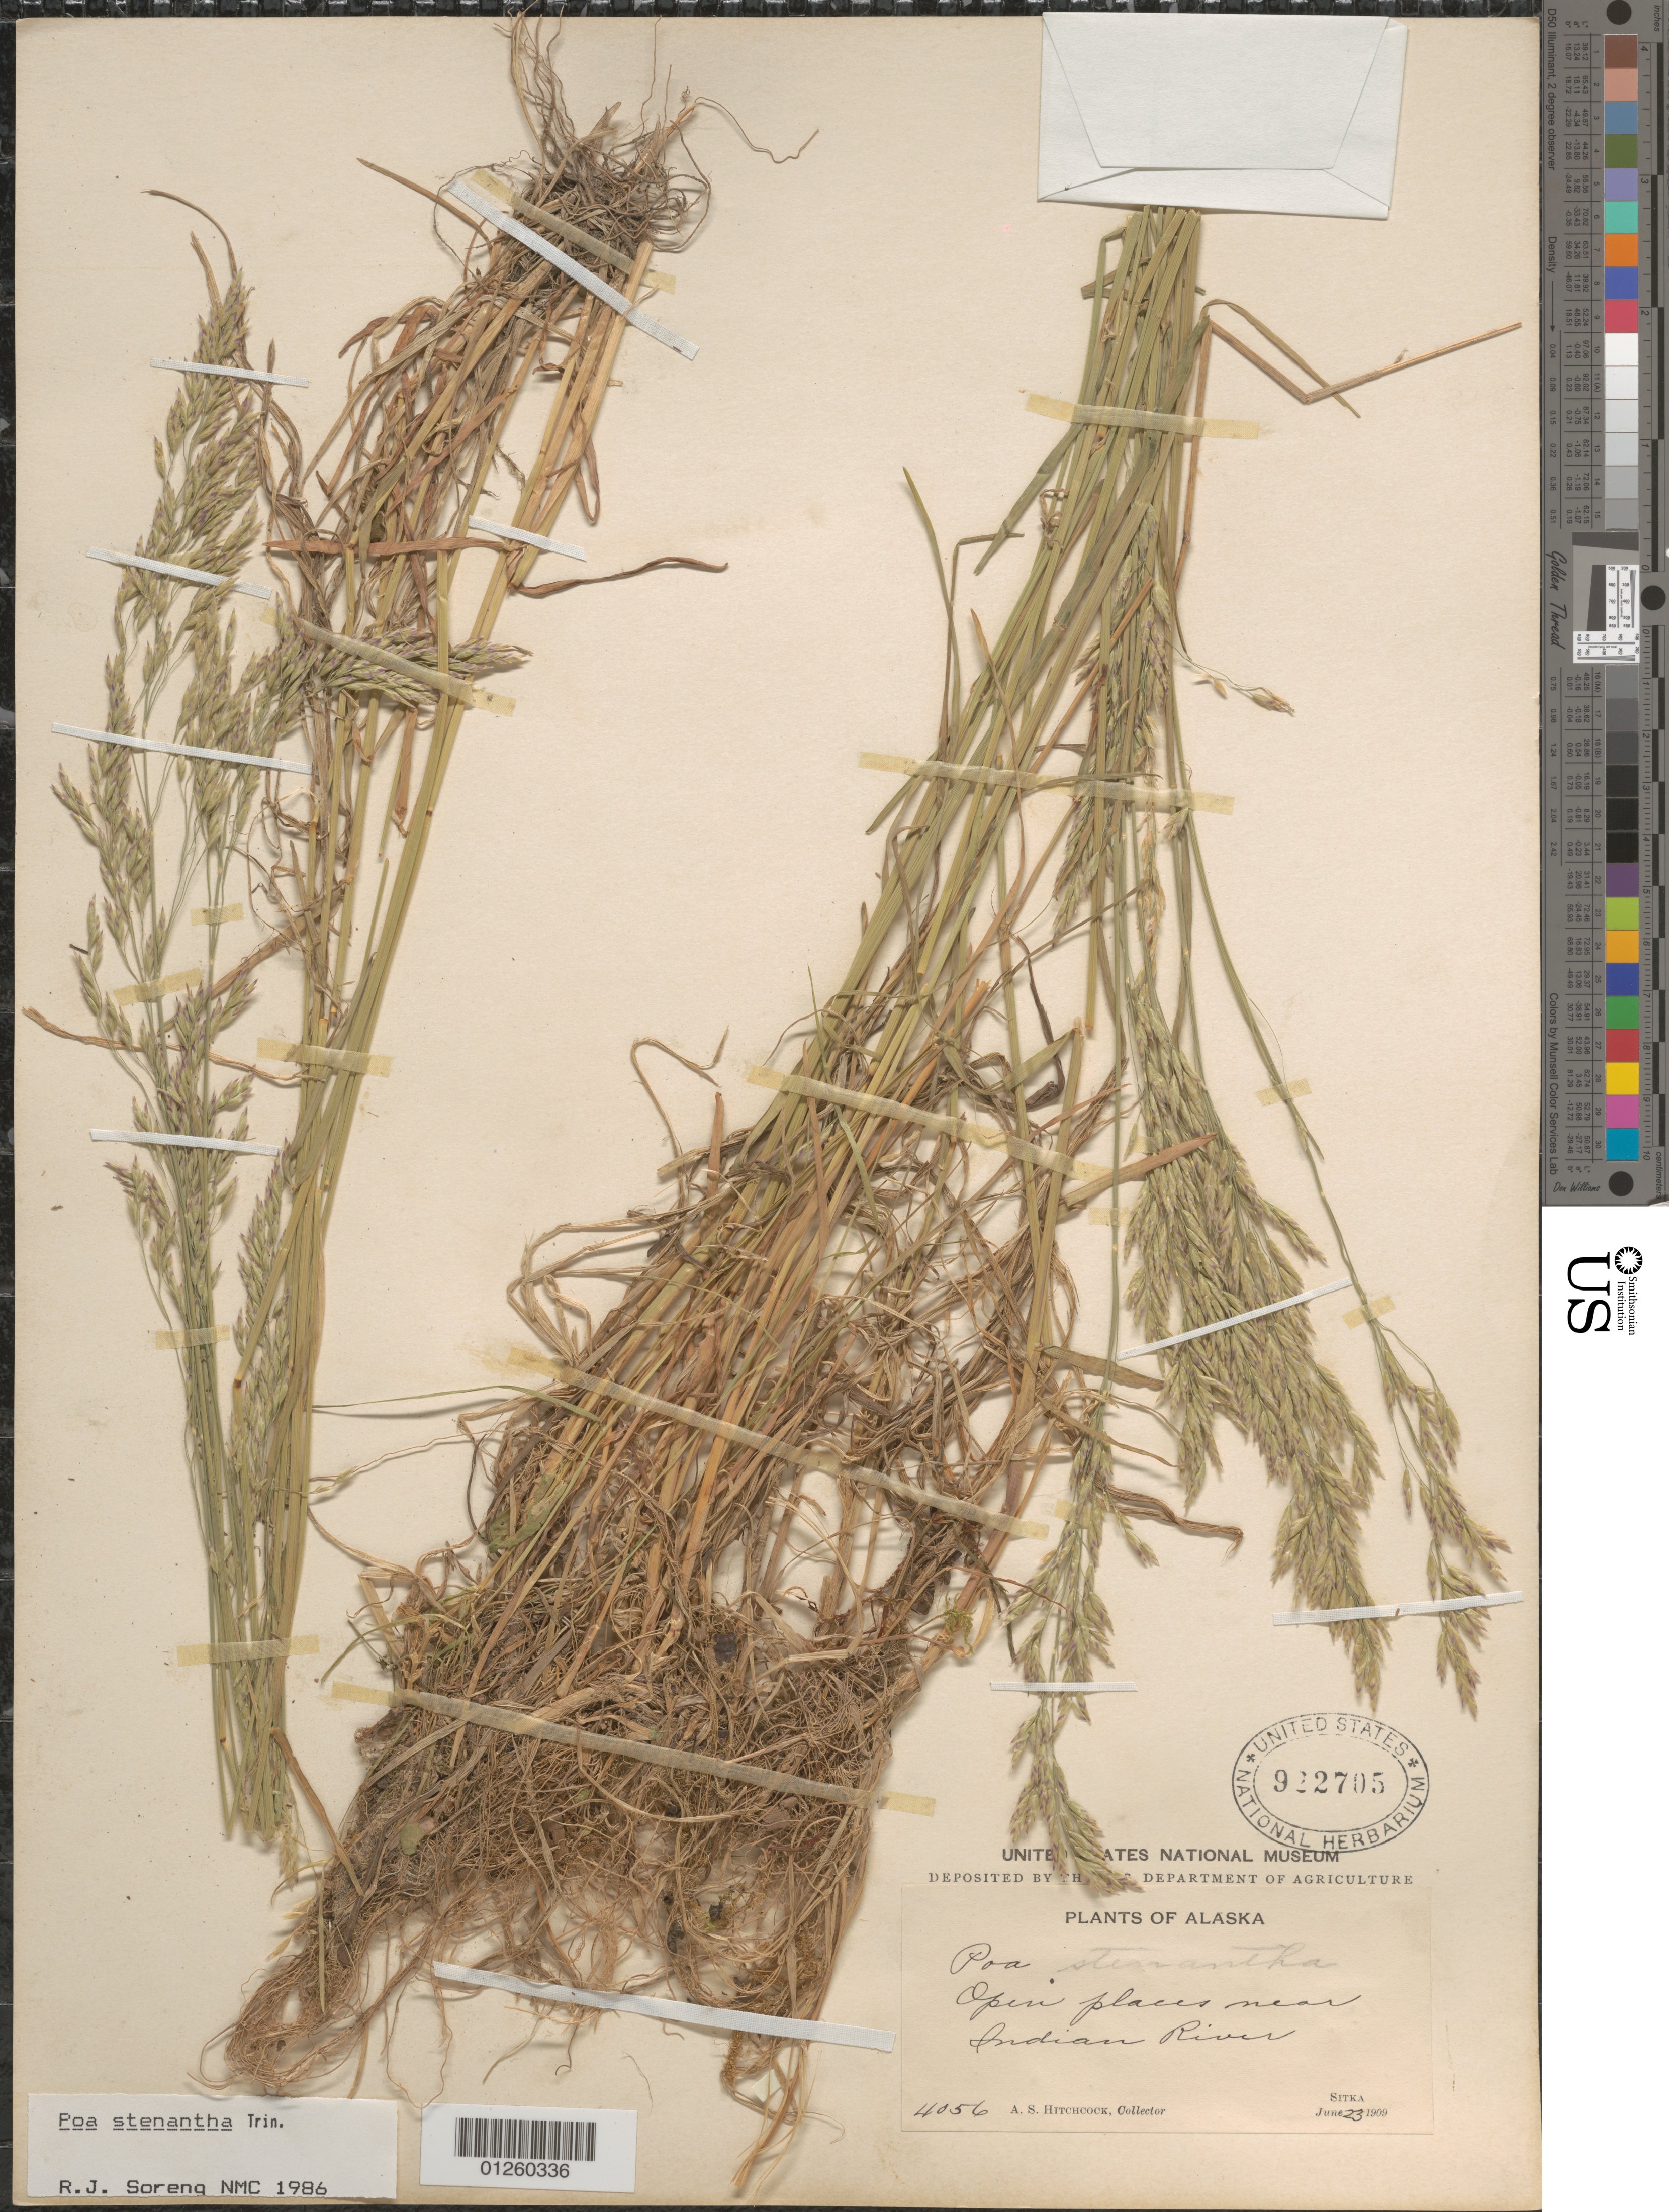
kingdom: Plantae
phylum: Tracheophyta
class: Liliopsida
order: Poales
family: Poaceae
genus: Poa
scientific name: Poa stenantha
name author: Trin.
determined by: Soreng, Robert J., Research Associate (BOT), Smithsonian Institution - National Museum of Natural History (UNITED STATES)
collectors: A. S. Hitchcock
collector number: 4056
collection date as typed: June 23, 1909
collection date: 1909-06-23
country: United States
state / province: Alaska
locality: Sitka, open places near Indian River.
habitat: Open places near Indian River.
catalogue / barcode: US 922705